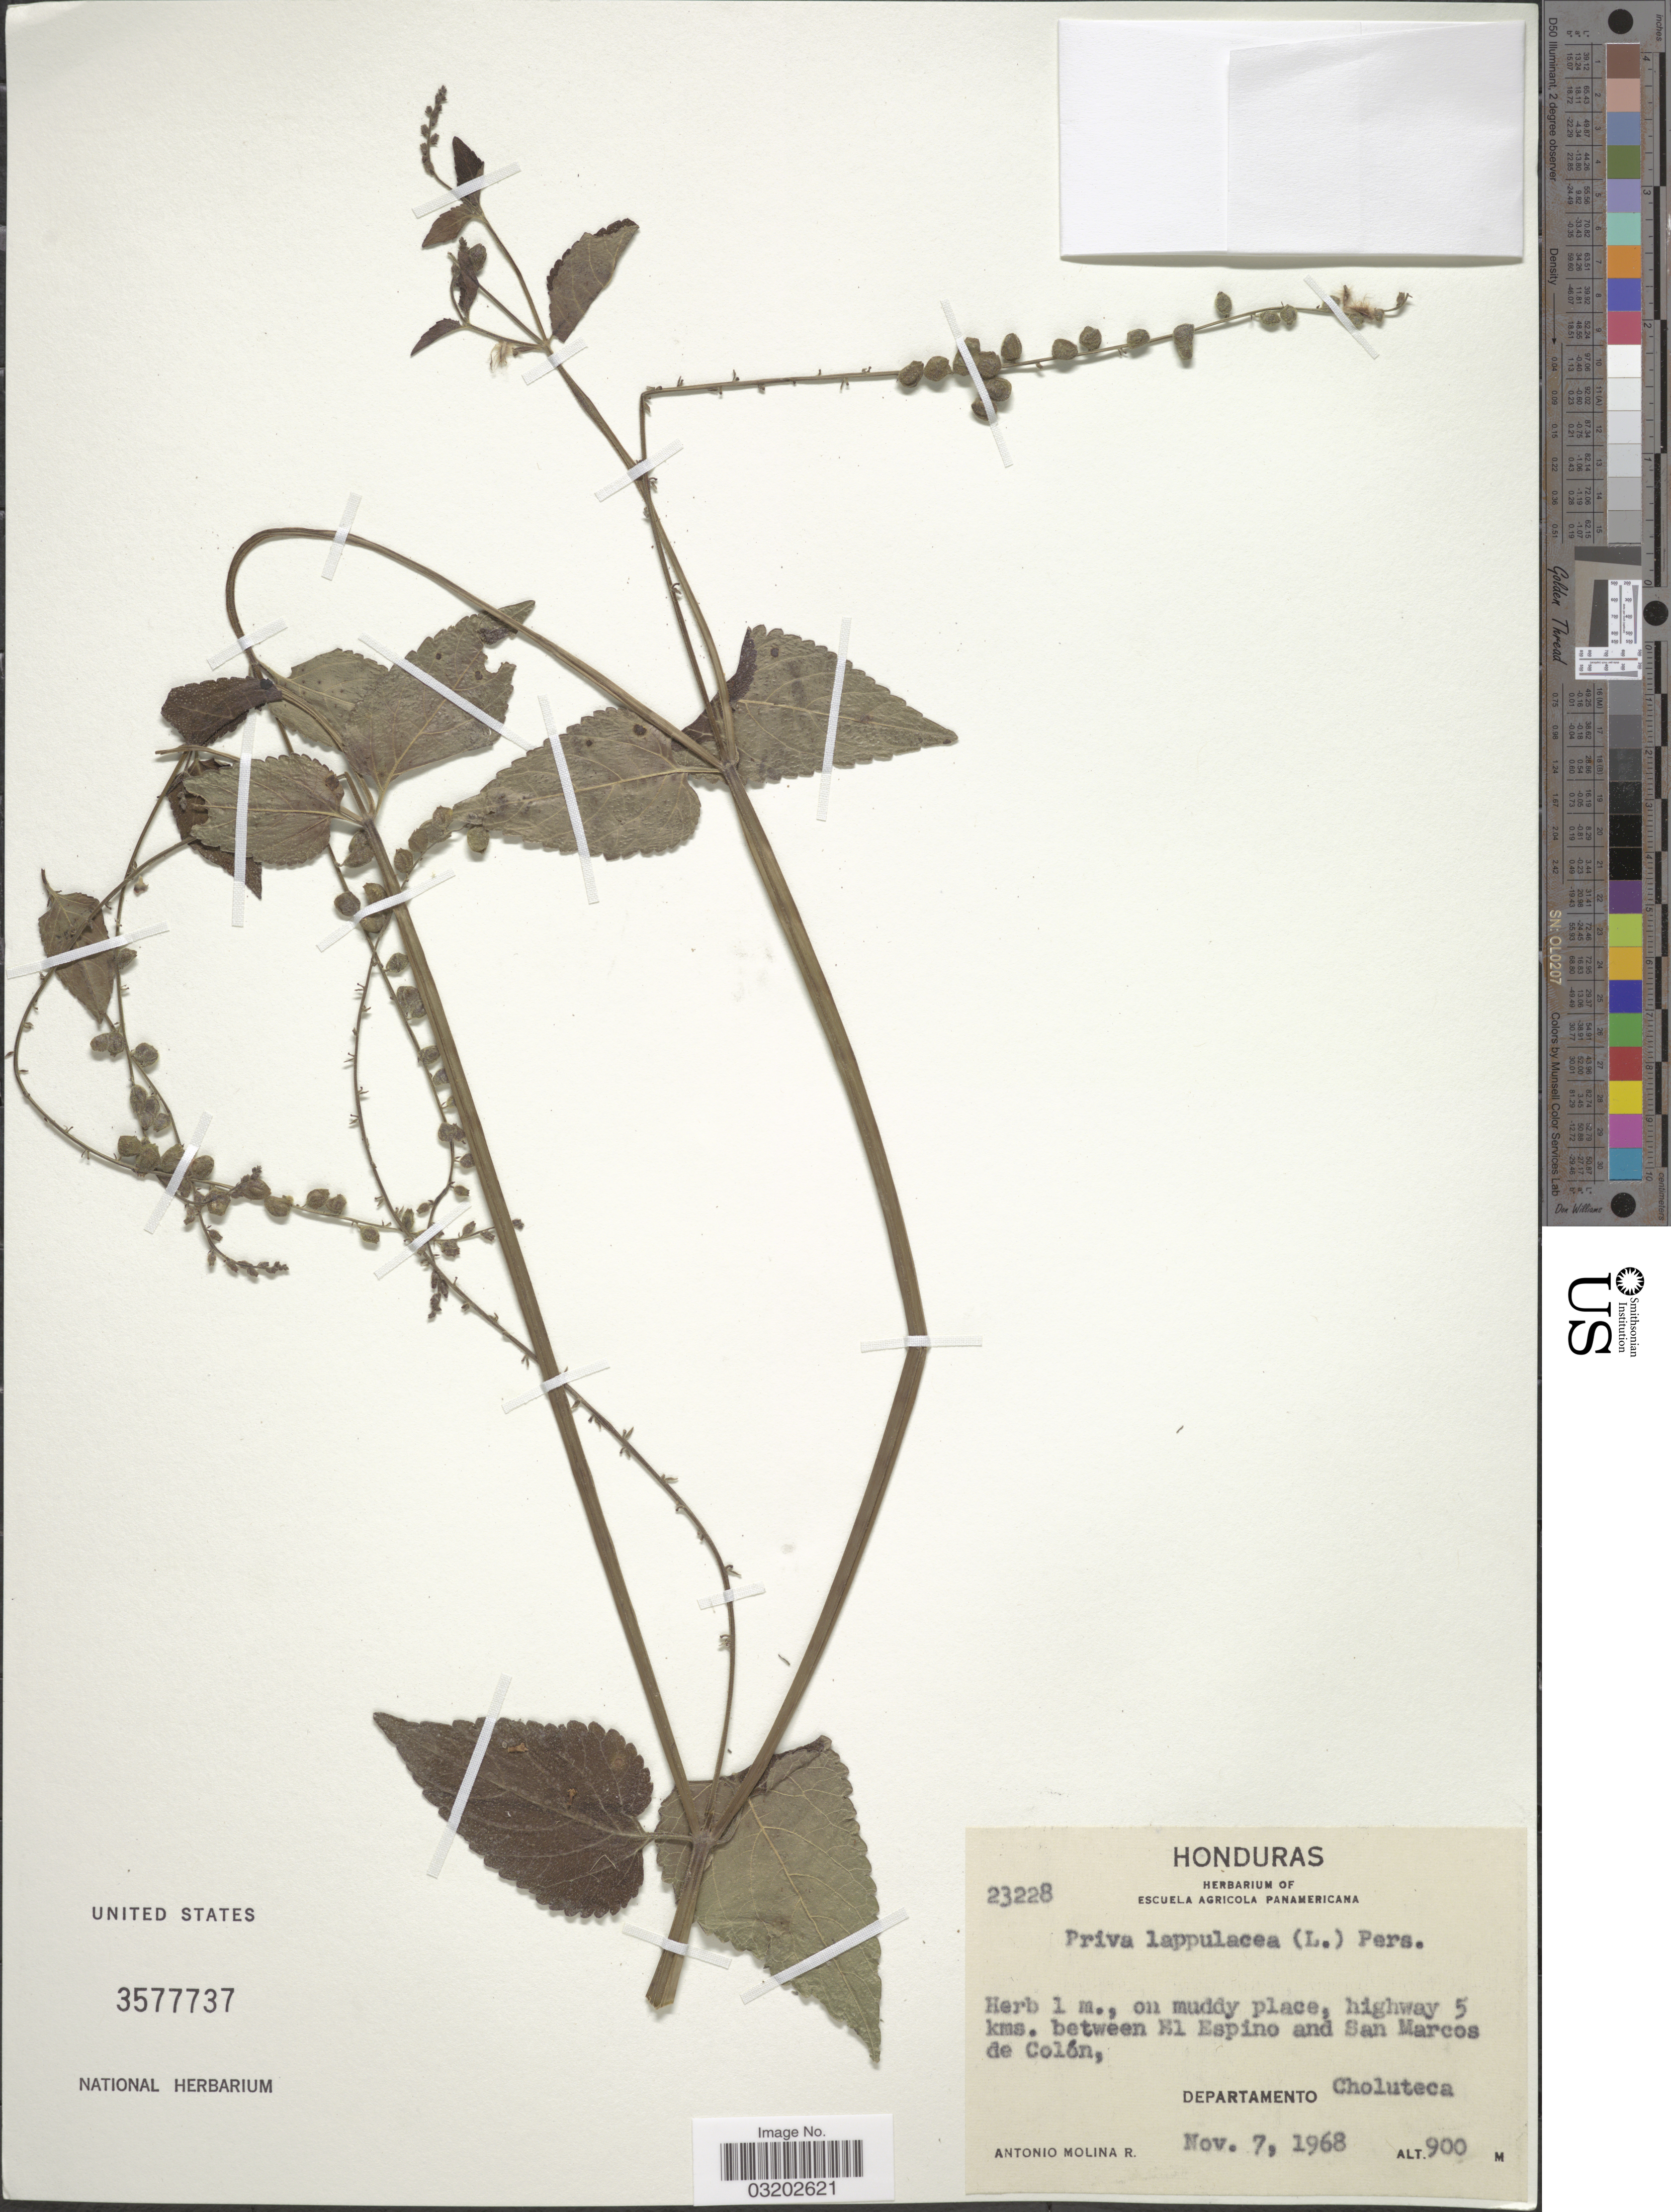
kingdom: Plantae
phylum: Tracheophyta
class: Magnoliopsida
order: Lamiales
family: Verbenaceae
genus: Priva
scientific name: Priva lappulacea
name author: (L.) Pers.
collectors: A. Molina R.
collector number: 23228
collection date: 1968-11-07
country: Honduras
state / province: Choluteca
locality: Highway 5 kms. between El Espino and San Marcos de Colón, Departamento Choluteca.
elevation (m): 900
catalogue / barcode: US 3577737